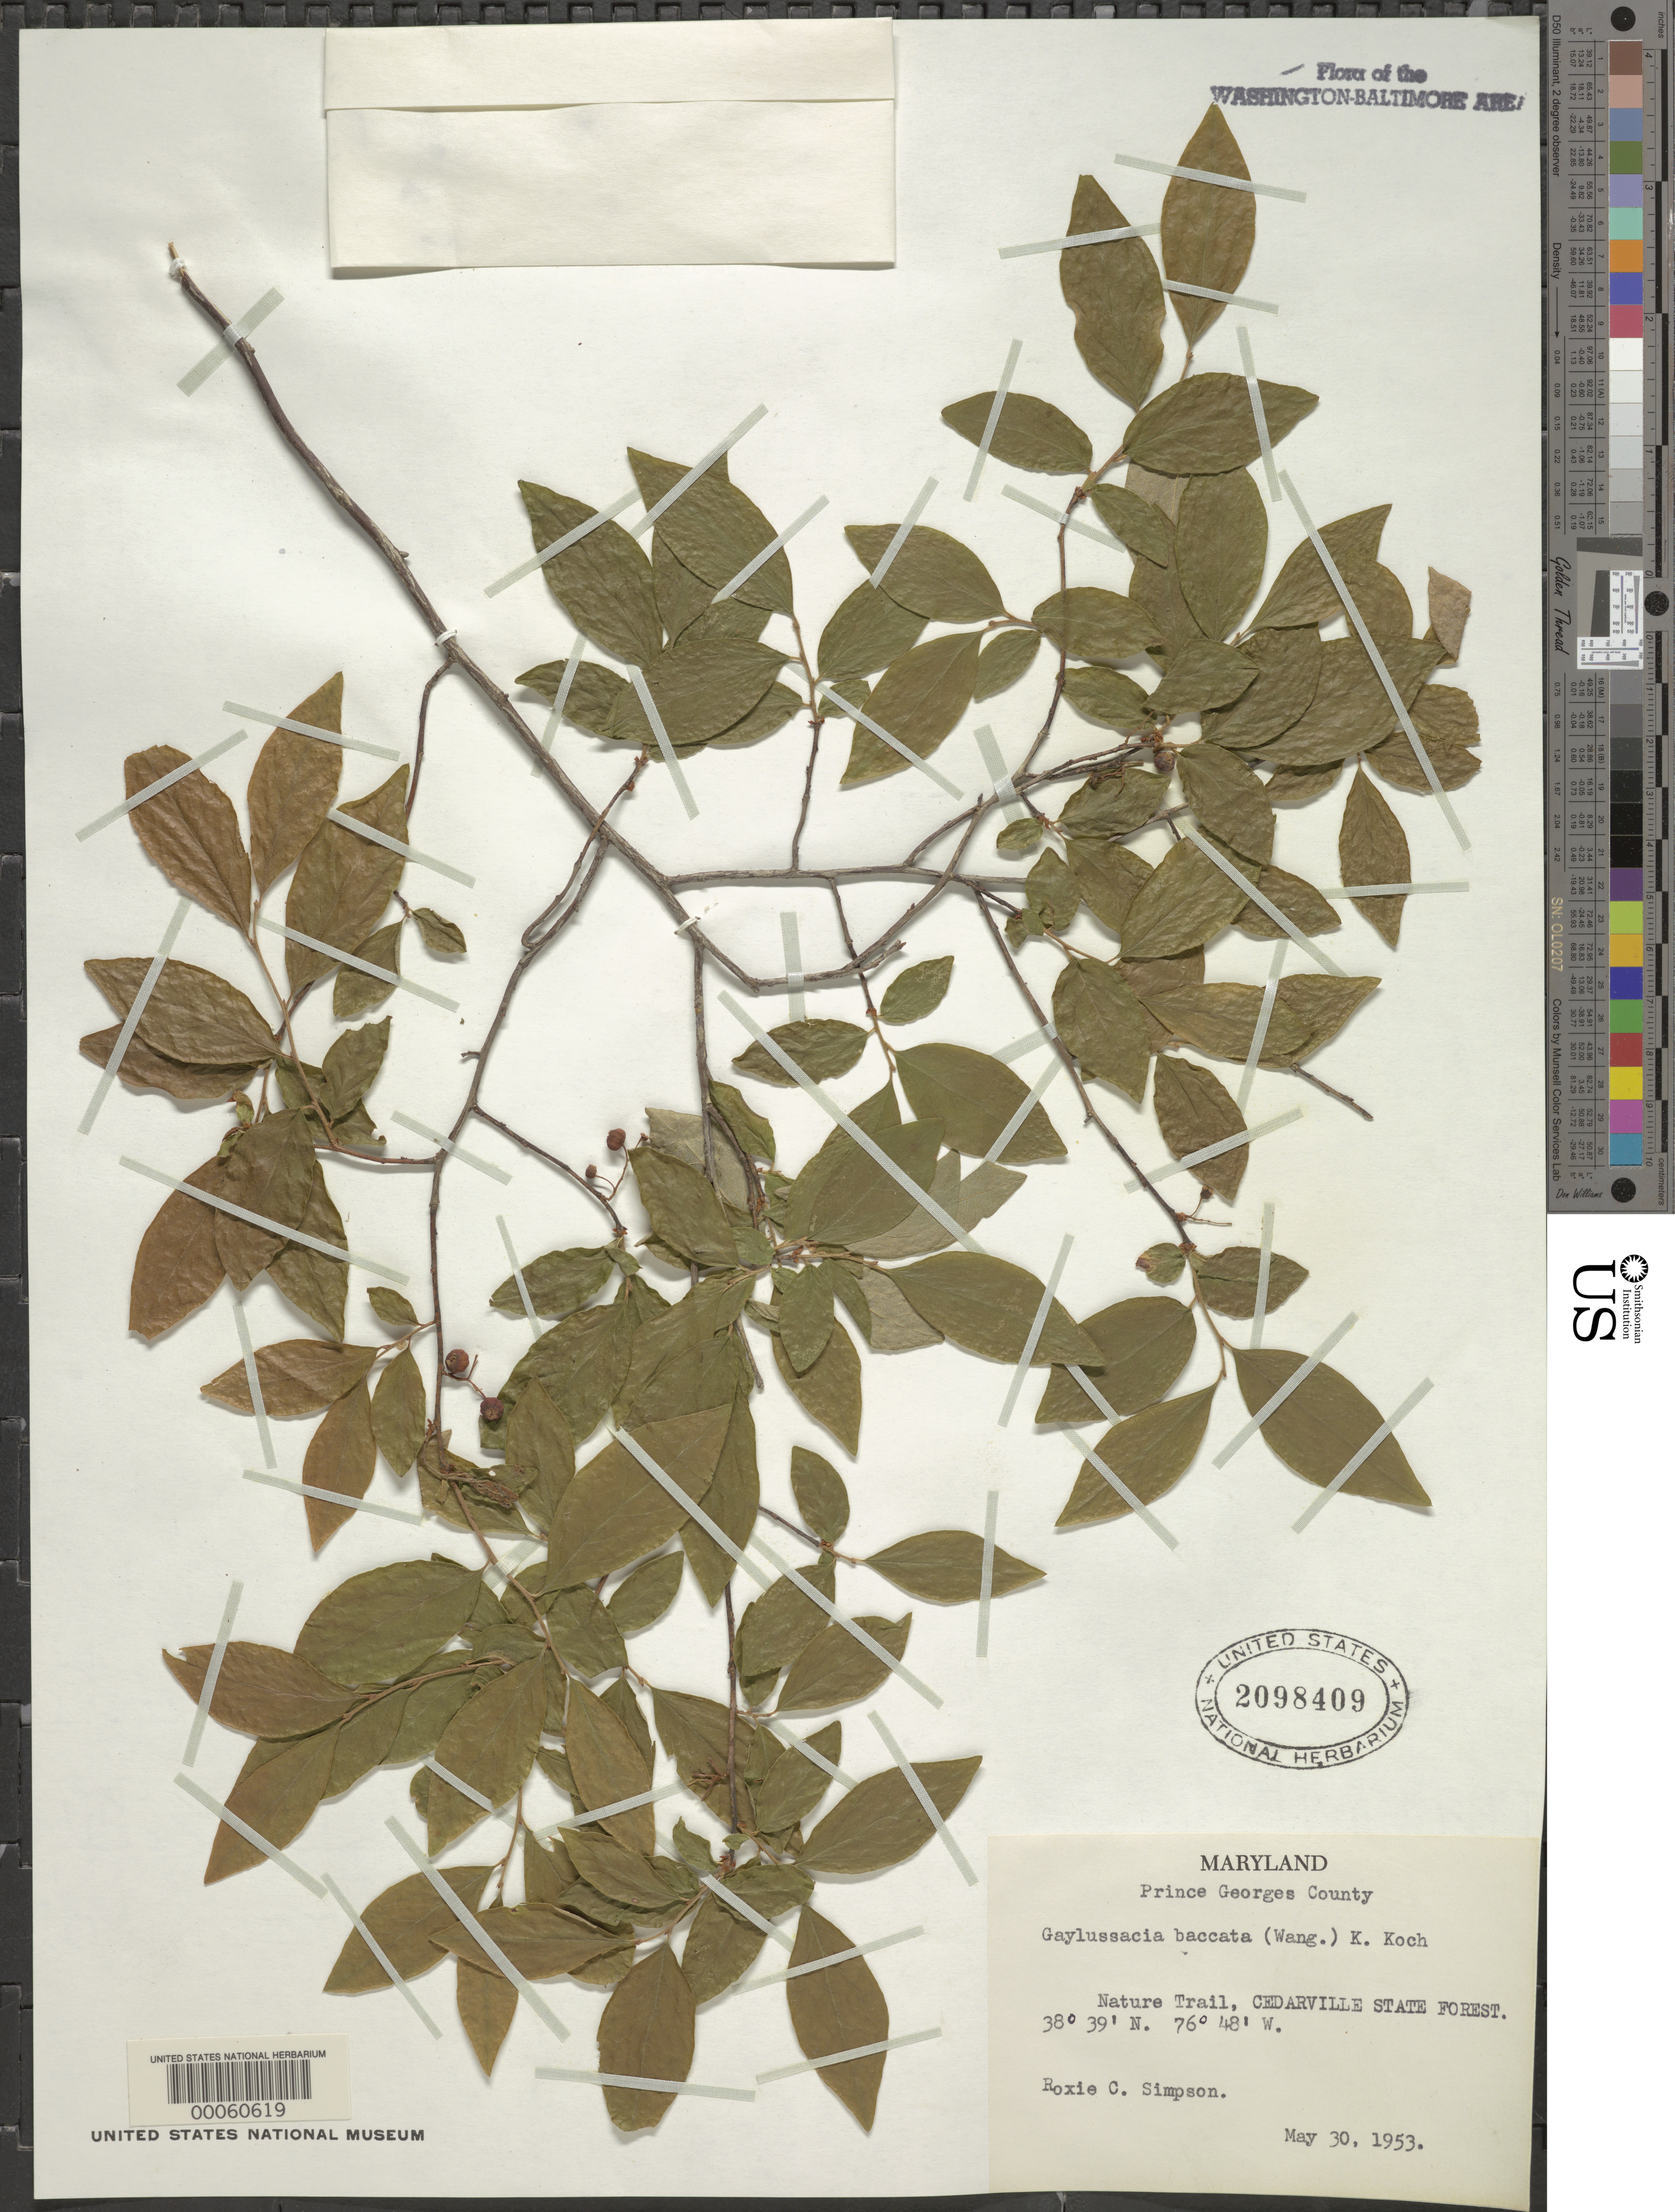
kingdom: Plantae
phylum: Tracheophyta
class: Magnoliopsida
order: Ericales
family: Ericaceae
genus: Gaylussacia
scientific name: Gaylussacia baccata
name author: (Wangenh.) K. Koch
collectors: R. Simpson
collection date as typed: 30 May 1953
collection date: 1953-05-30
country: United States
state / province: Maryland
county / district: Prince George's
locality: Cedarville State Forest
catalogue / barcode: US 2098409